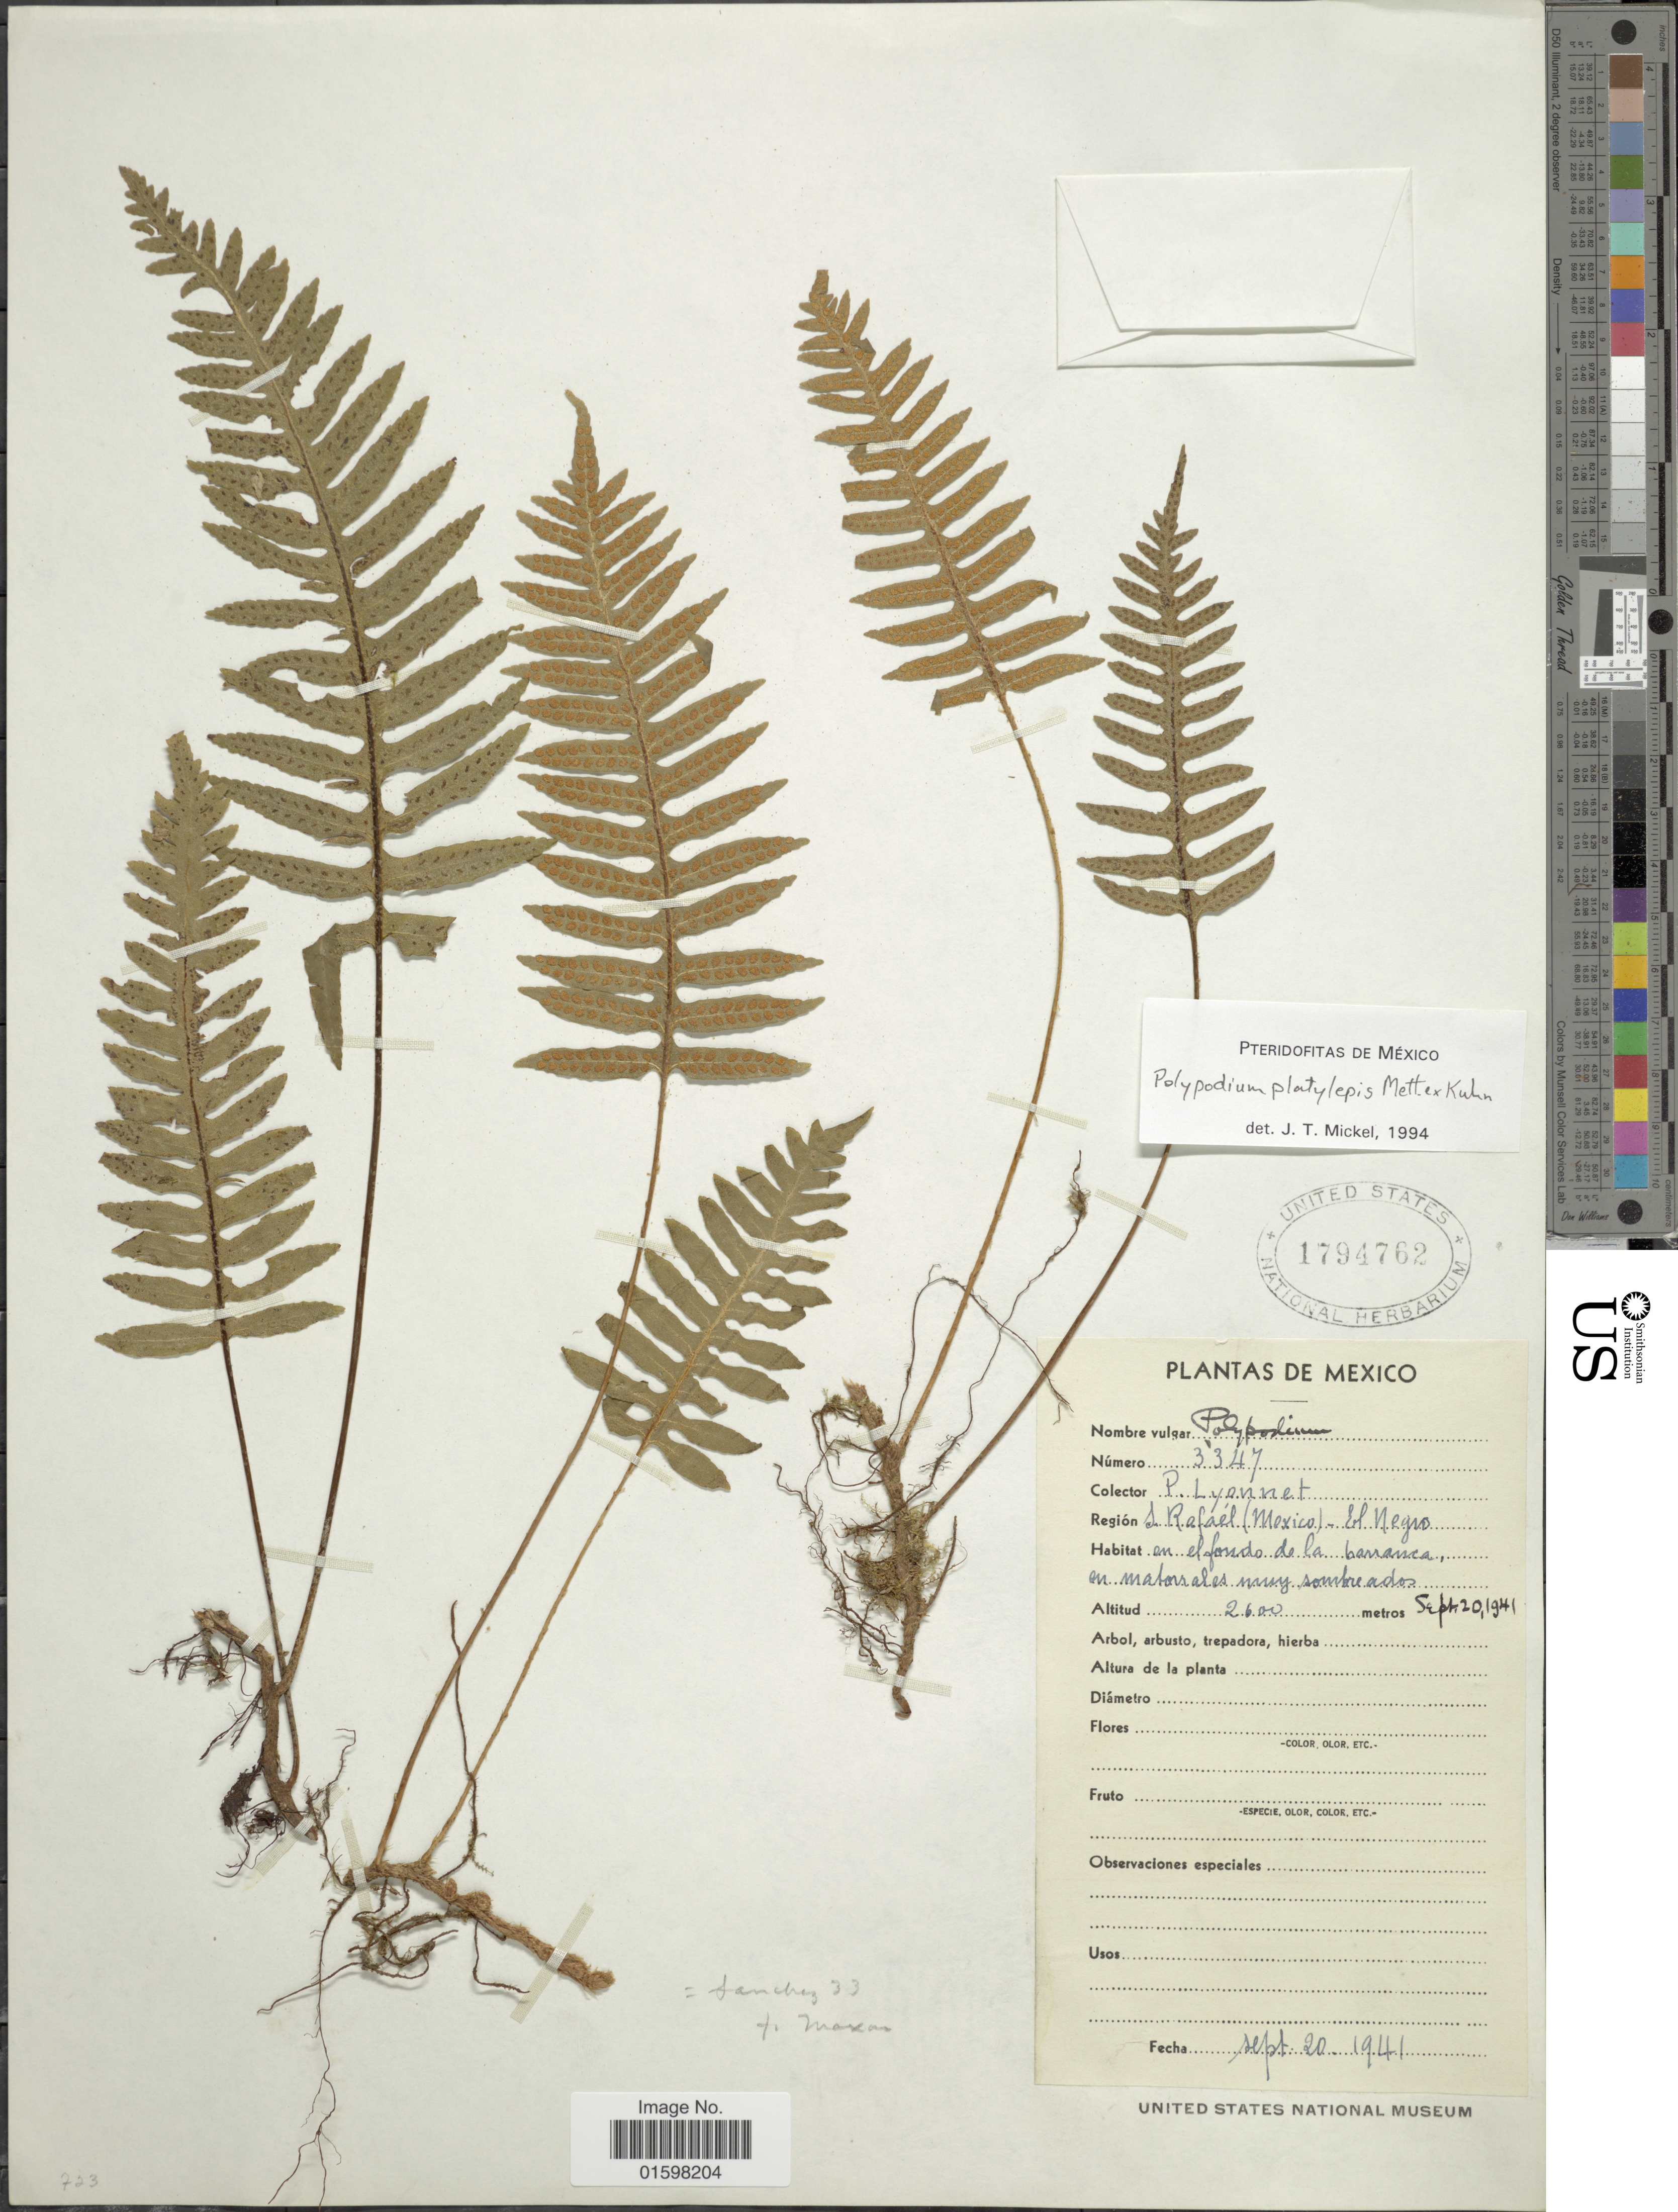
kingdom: Plantae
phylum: Tracheophyta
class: Polypodiopsida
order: Polypodiales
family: Polypodiaceae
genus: Pleopeltis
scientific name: Pleopeltis platylepis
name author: (Mett. ex Kuhn) A.R. Sm. & Tejero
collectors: P. Lyonnet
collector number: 3347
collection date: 1941-09-20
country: Mexico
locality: S. Rafael El Negro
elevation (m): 2600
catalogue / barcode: US 1794762